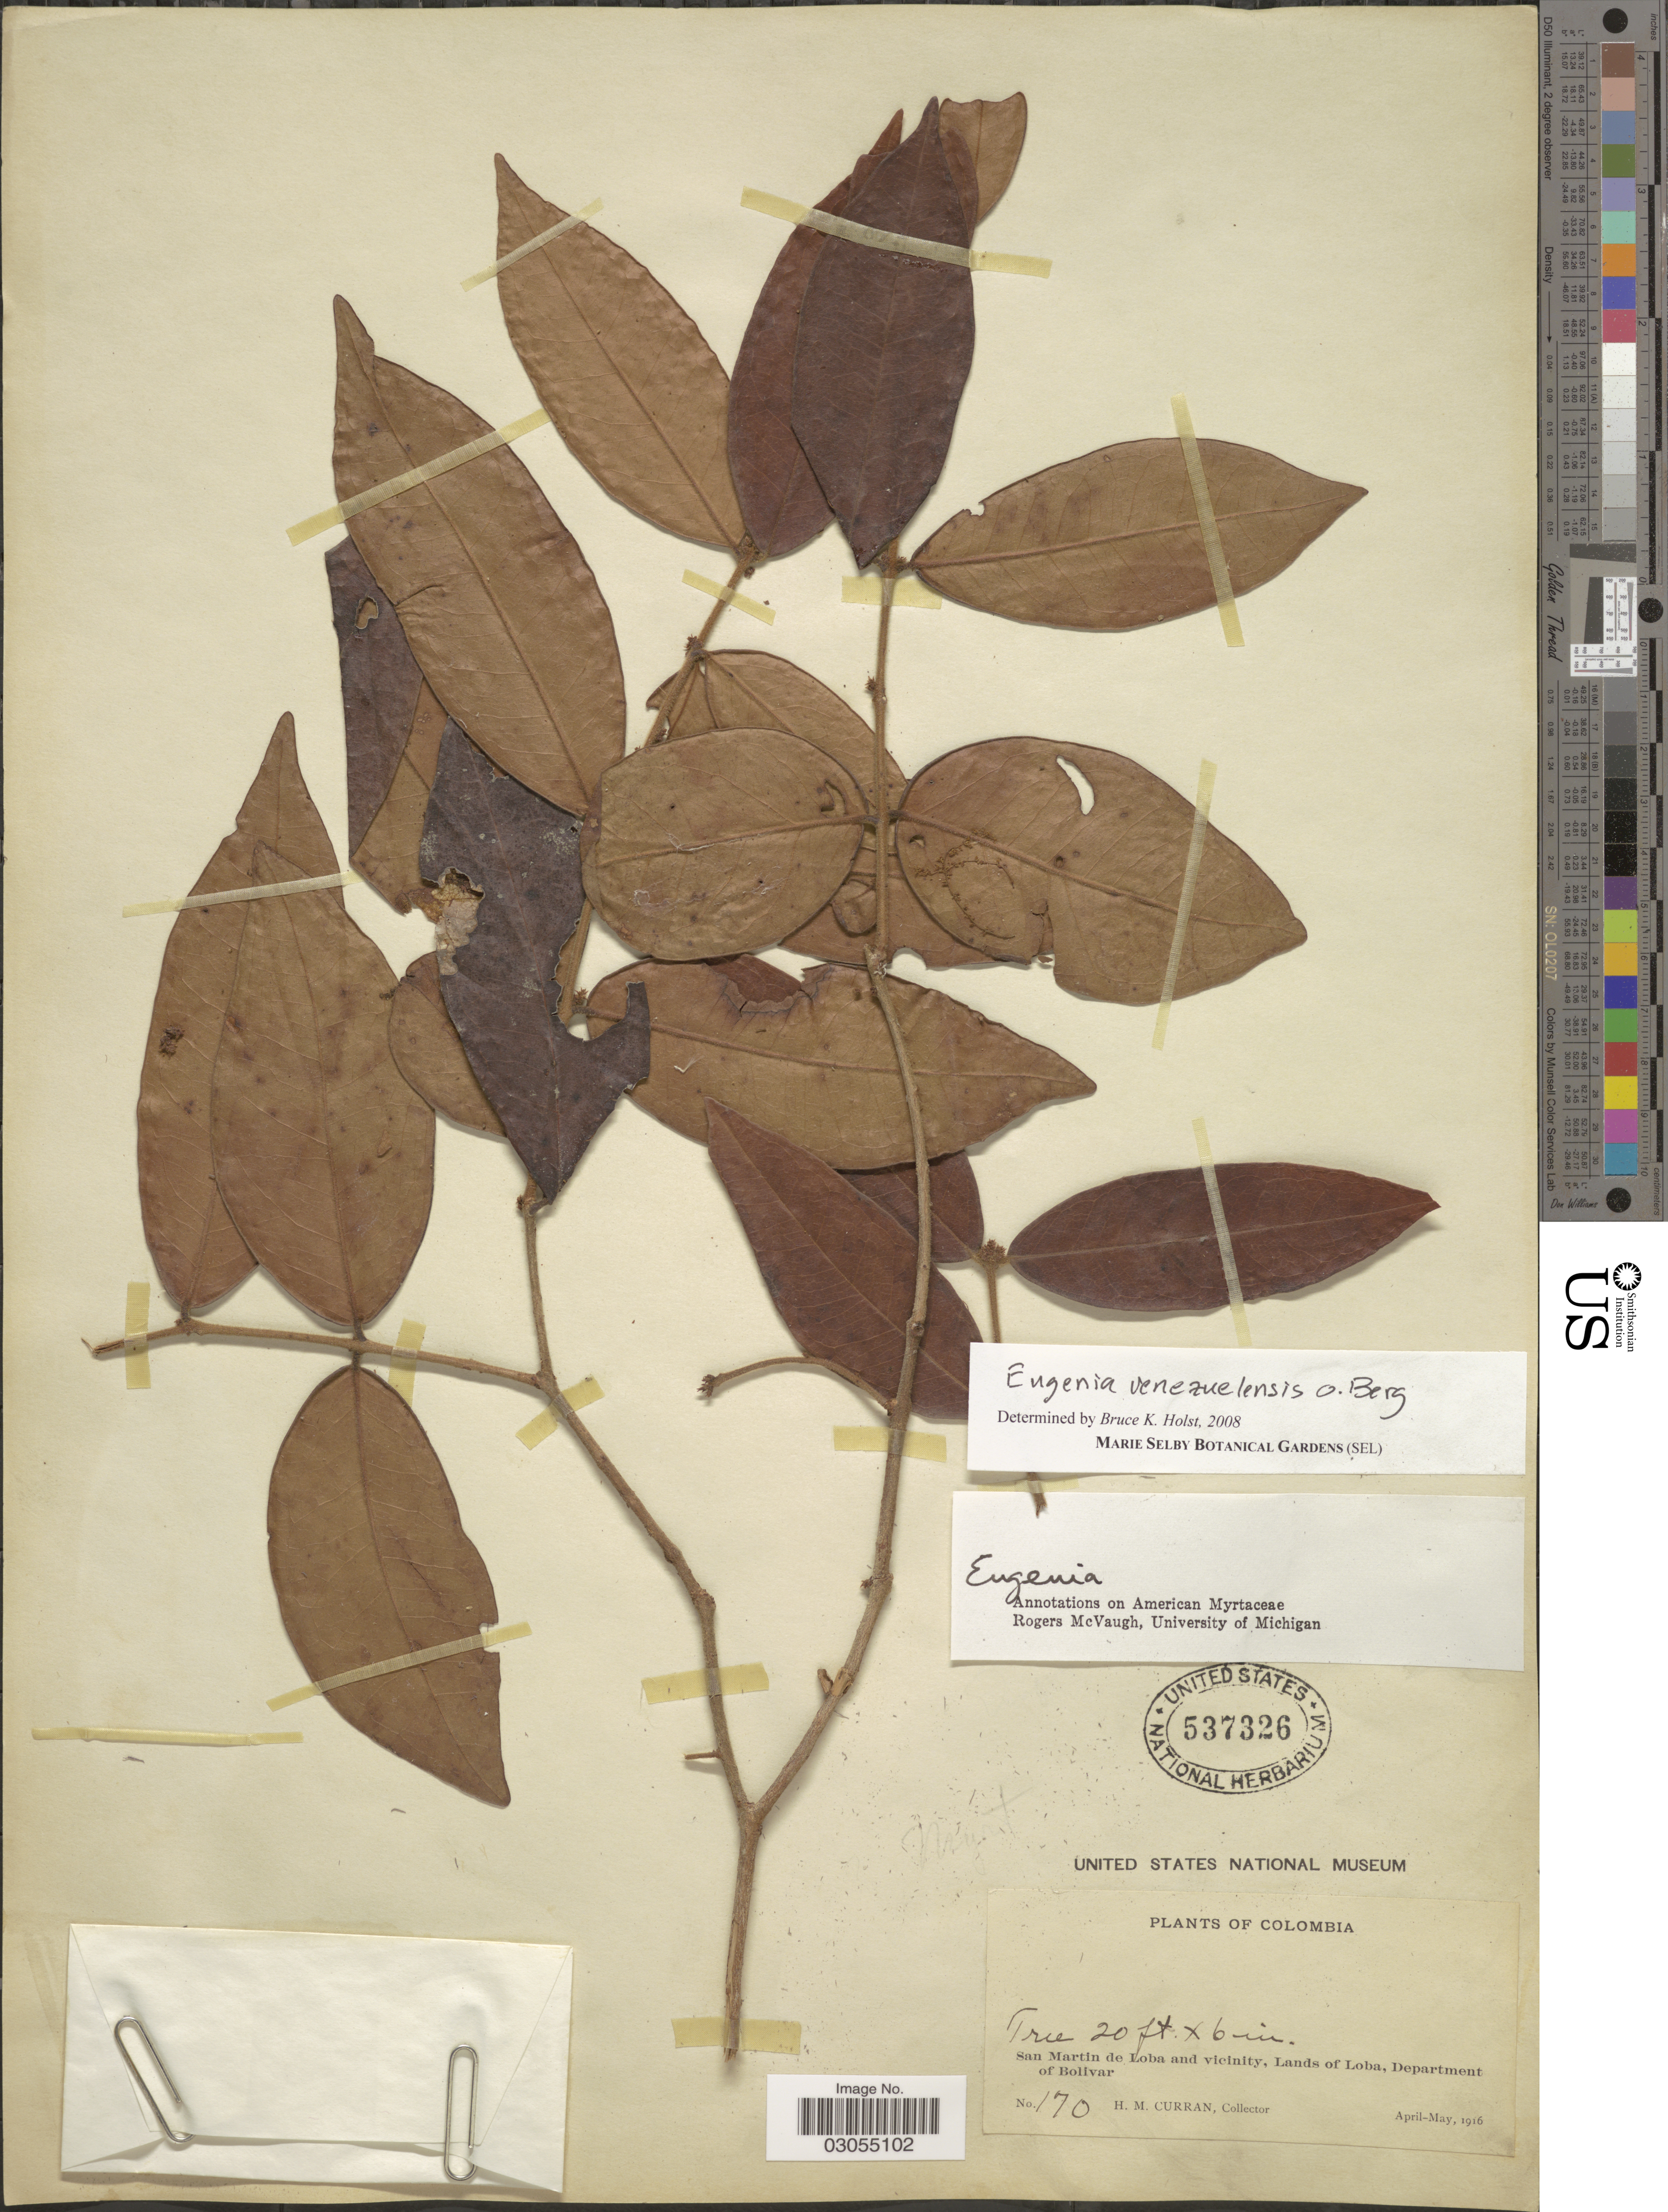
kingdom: Plantae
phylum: Tracheophyta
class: Magnoliopsida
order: Myrtales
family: Myrtaceae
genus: Eugenia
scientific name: Eugenia venezuelensis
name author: O. Berg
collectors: H. M. Curran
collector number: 170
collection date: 1916-04/1916-05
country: Colombia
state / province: Bolívar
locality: San Martin de Loba and vicinity, Lands of Loba, Department of Bolivar.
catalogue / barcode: US 537326